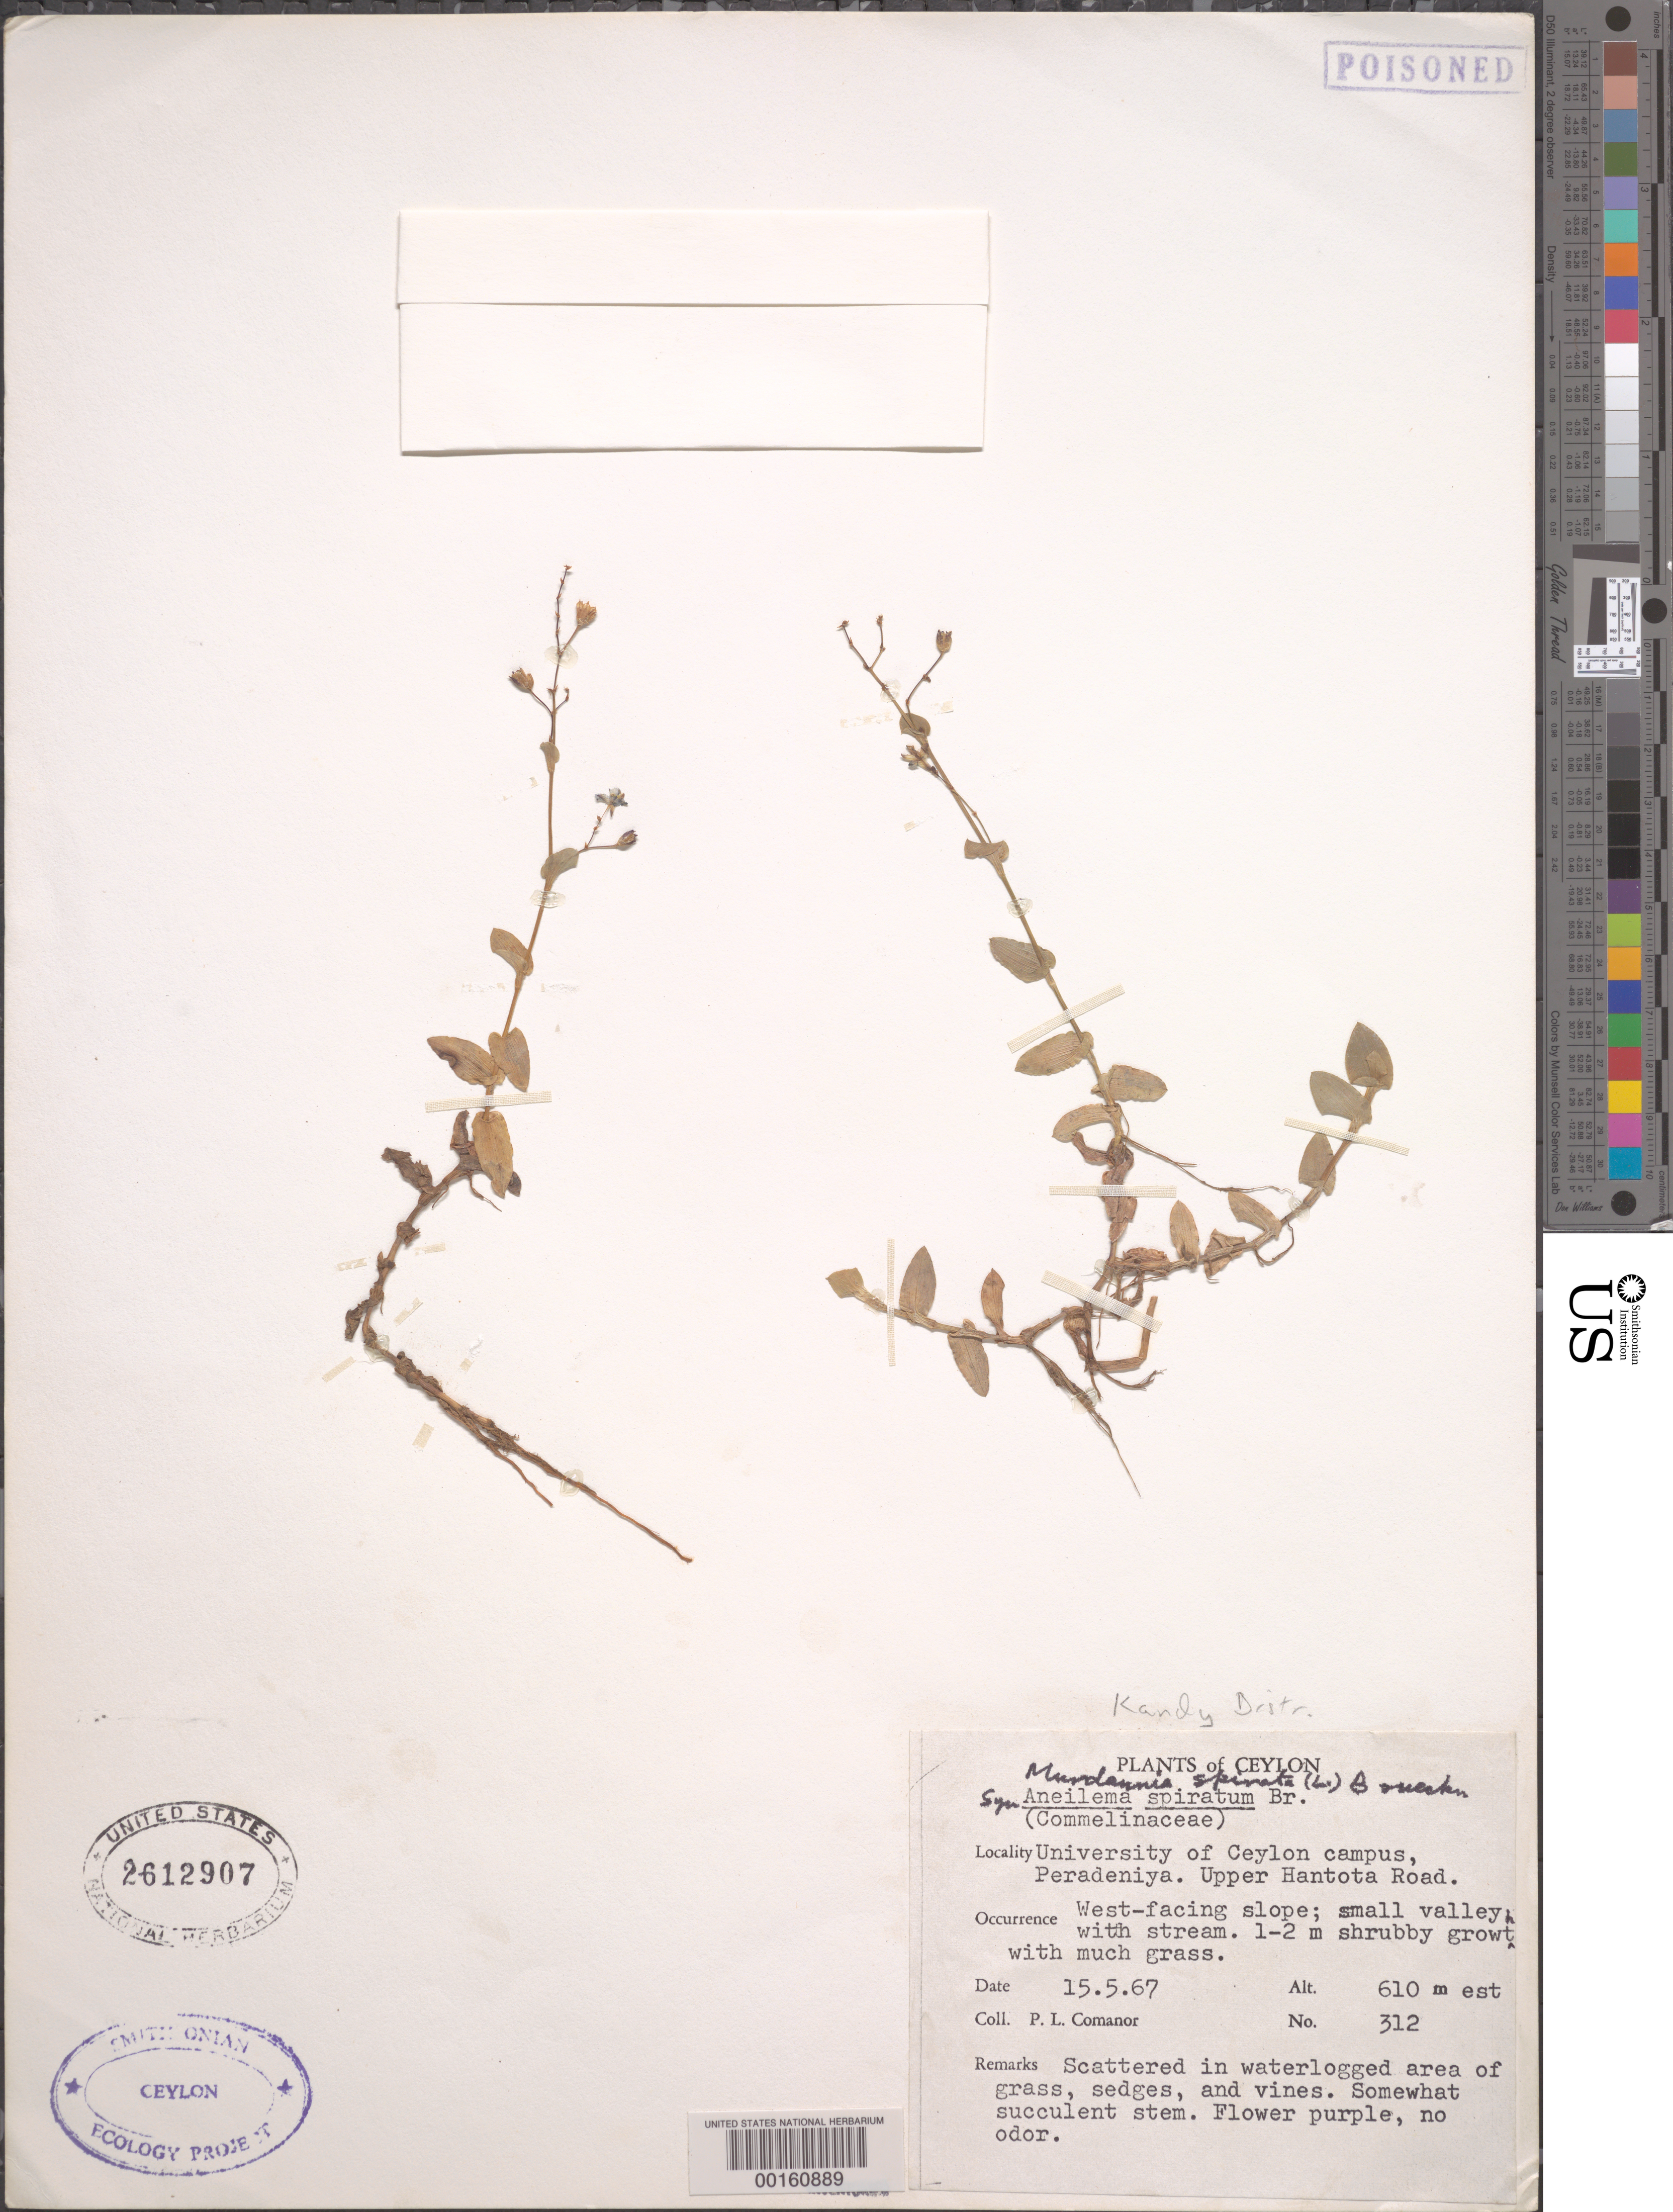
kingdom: Plantae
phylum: Tracheophyta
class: Liliopsida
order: Commelinales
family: Commelinaceae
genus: Murdannia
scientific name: Murdannia spirata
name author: (L.) G. Brückn.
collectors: P. Comanor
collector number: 312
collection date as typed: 15 May 1967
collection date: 1967-05-15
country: Sri Lanka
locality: University of ceylon, peradeniya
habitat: Small valley, stream with shrubby growth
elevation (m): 610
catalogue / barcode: US 2612907